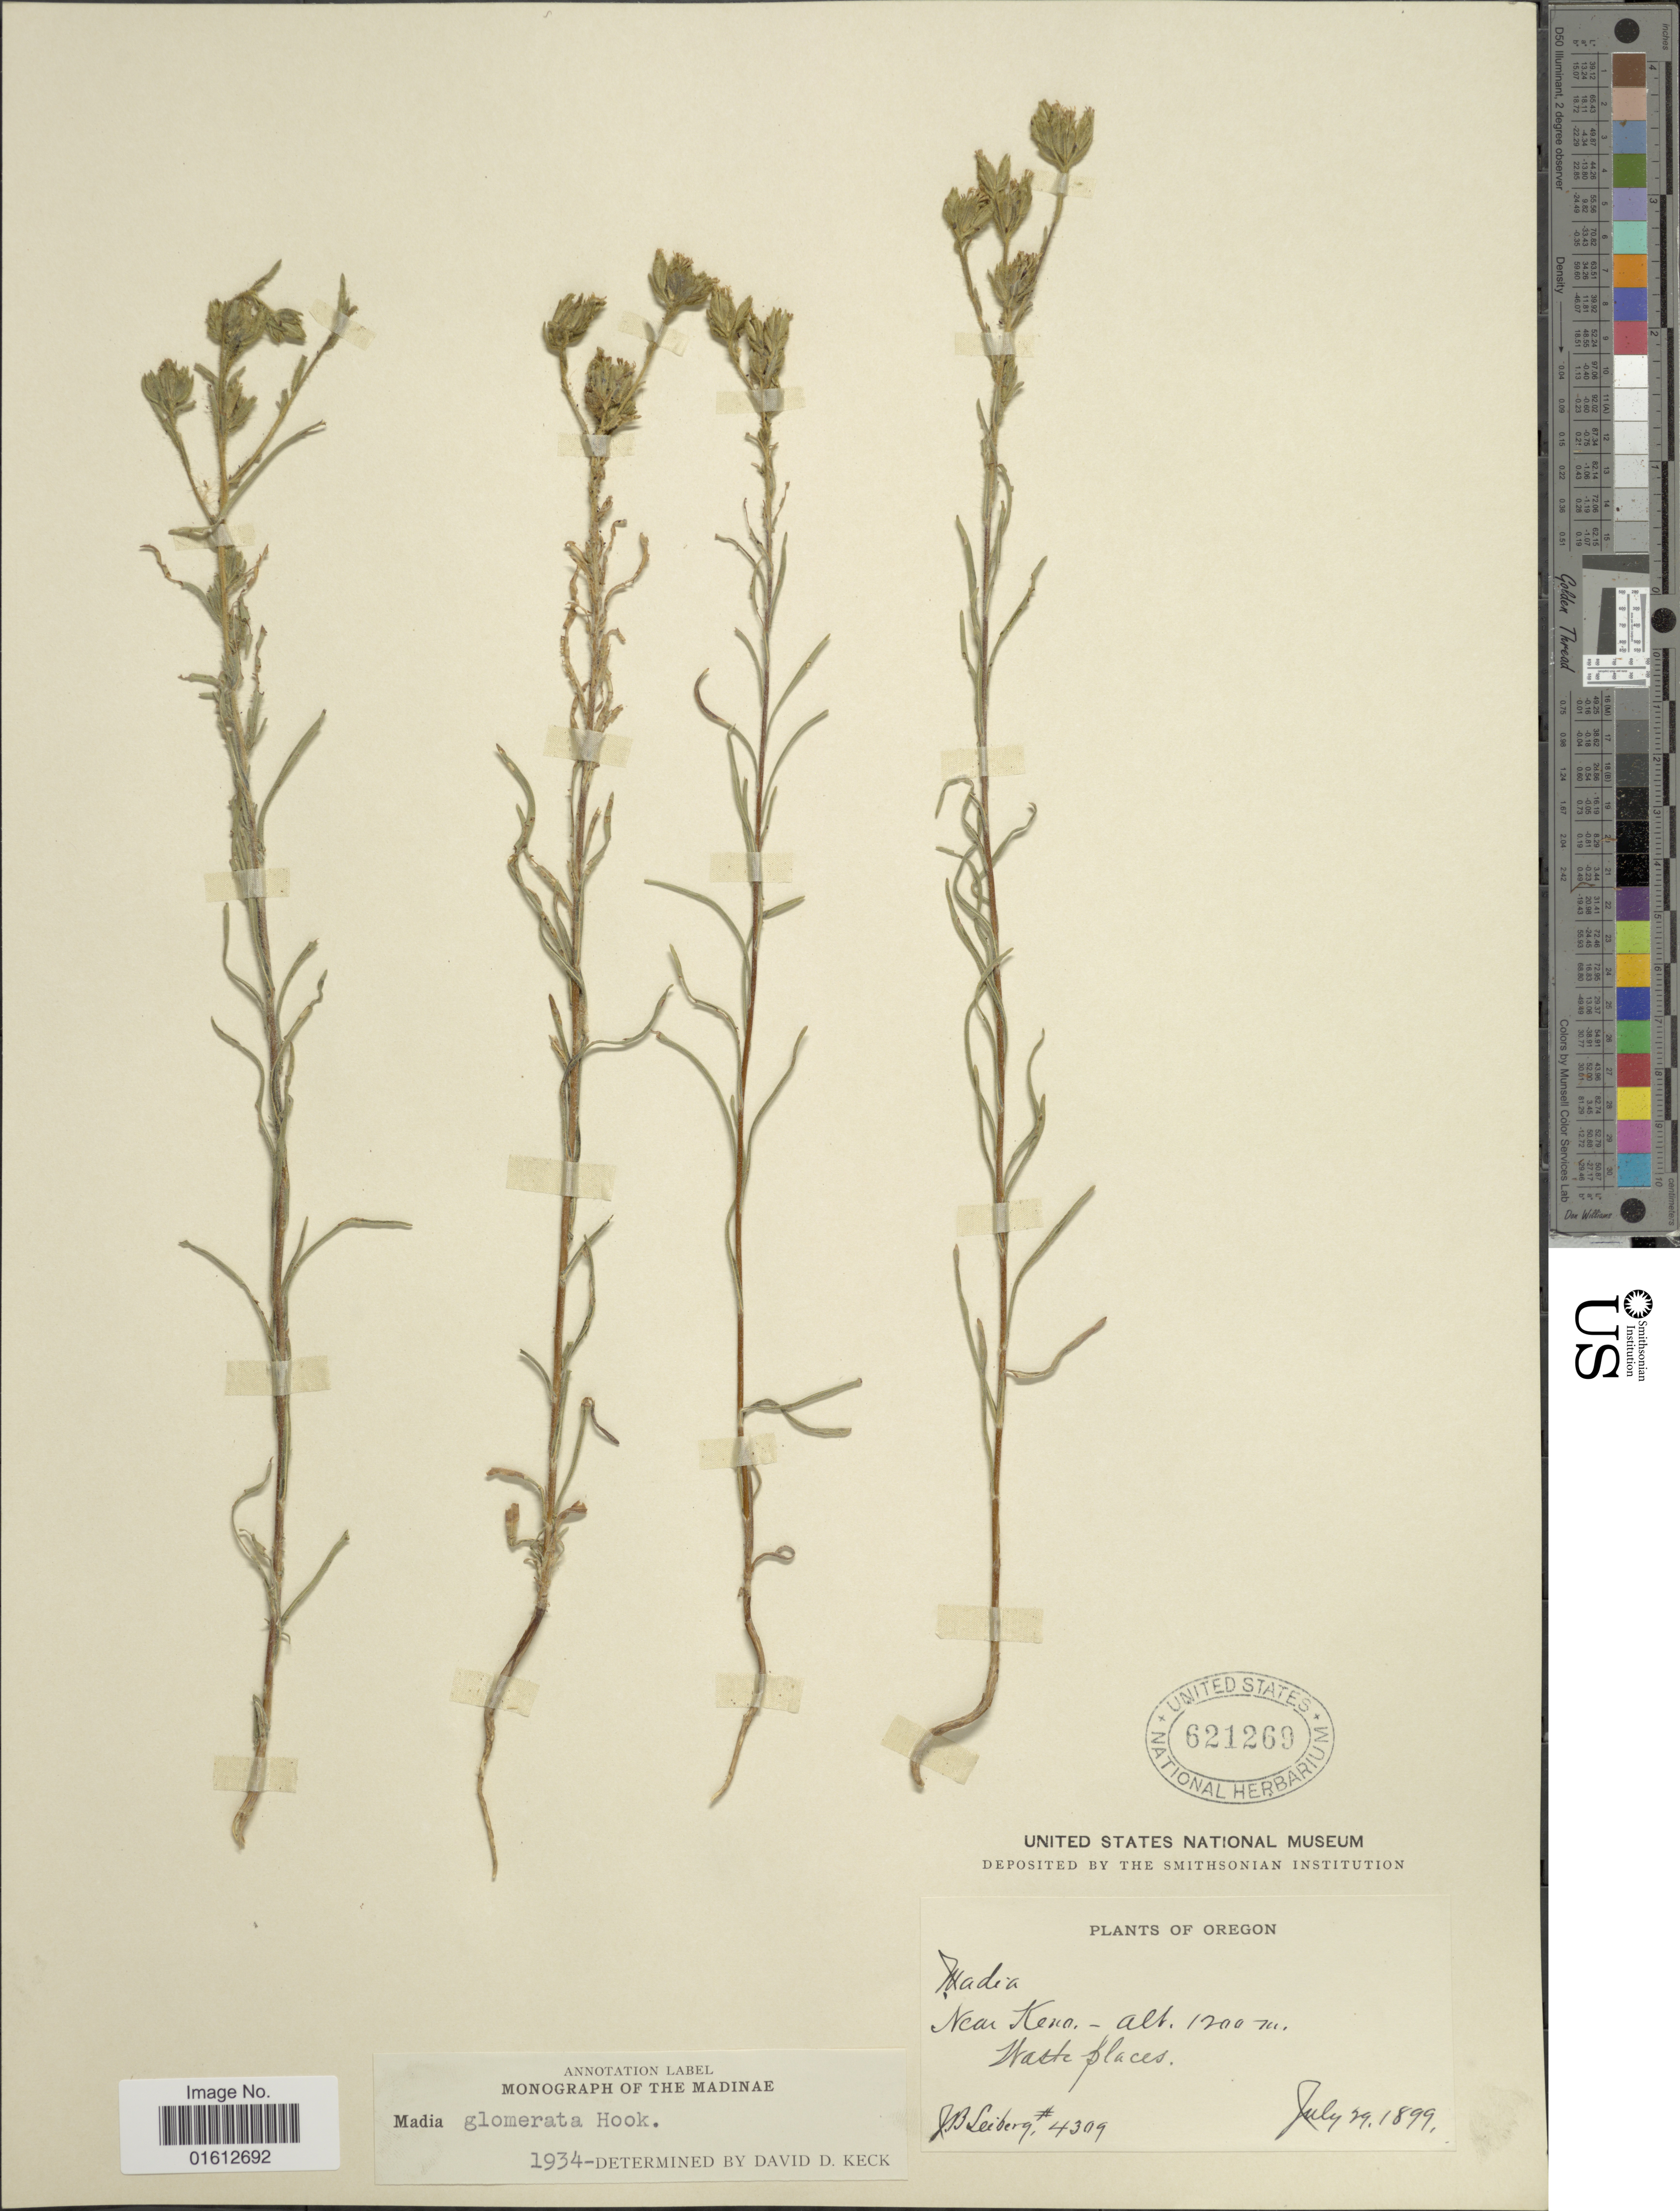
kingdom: Plantae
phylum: Tracheophyta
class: Magnoliopsida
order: Asterales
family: Asteraceae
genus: Madia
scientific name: Madia glomerata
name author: Hook.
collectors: J. B. Leiberg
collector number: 4309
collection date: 1899-07-29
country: United States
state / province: Oregon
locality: Near Keno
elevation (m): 1200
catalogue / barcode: US 621269